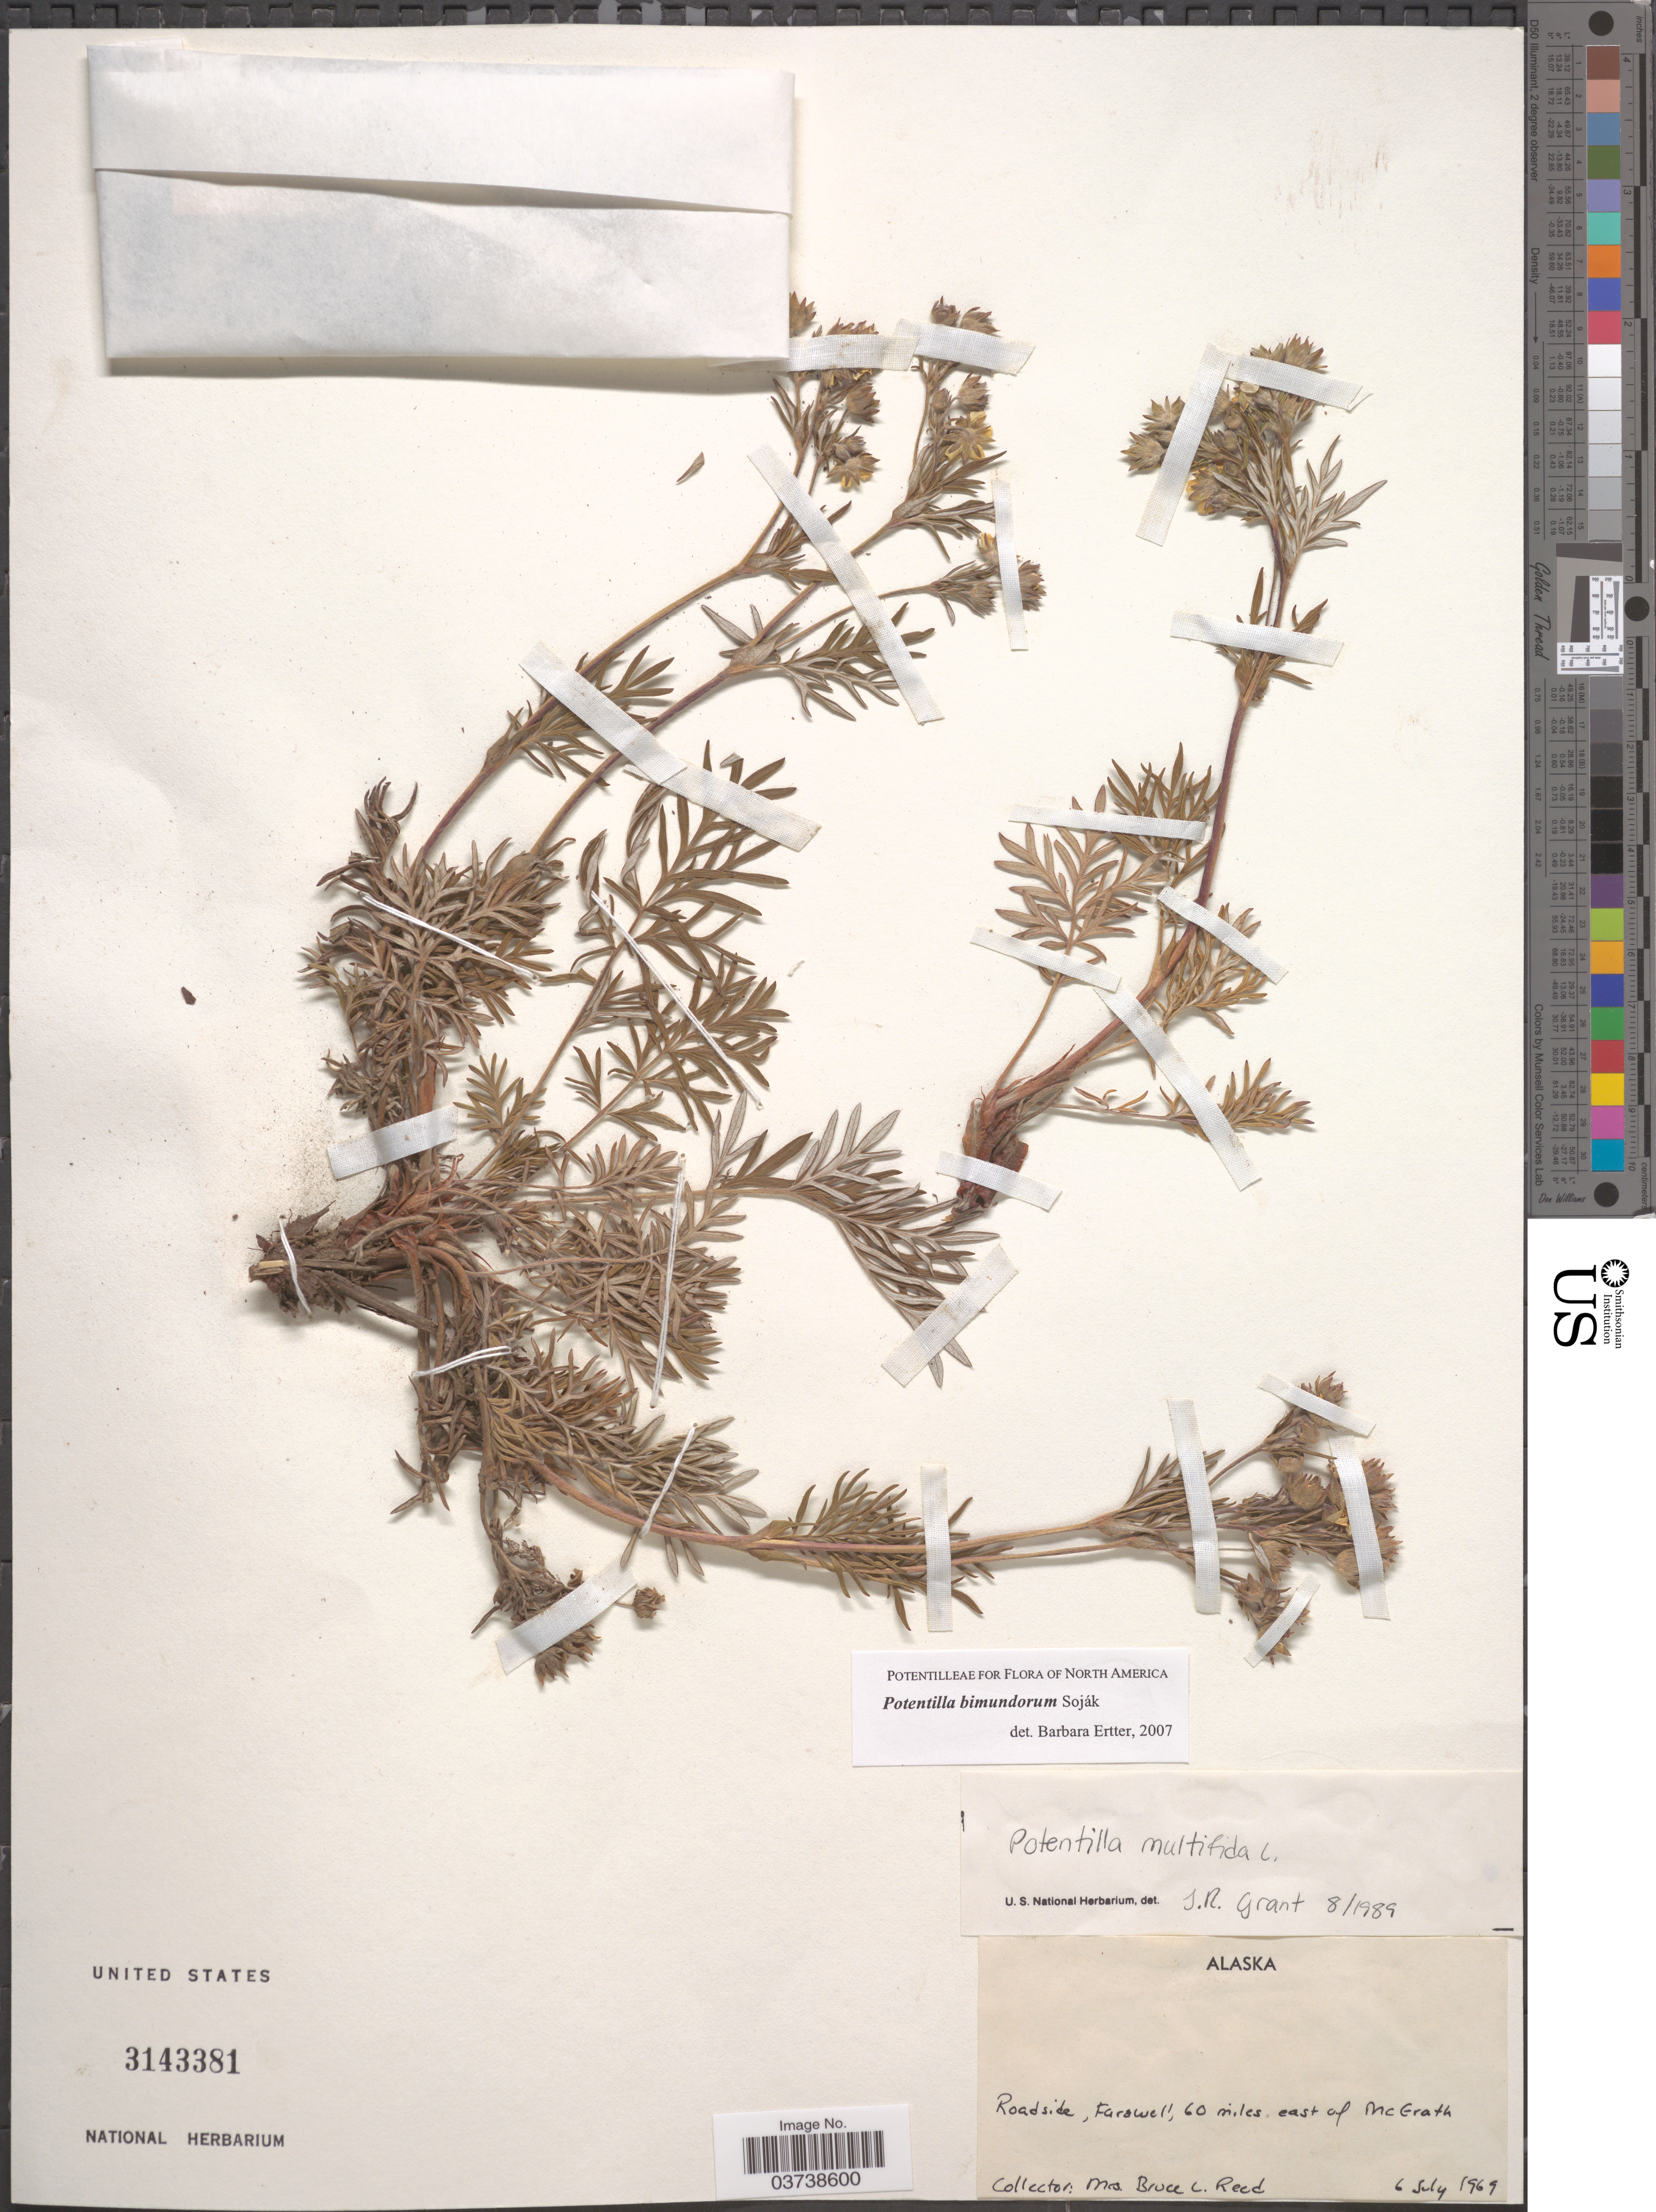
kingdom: Plantae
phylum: Tracheophyta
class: Magnoliopsida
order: Rosales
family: Rosaceae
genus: Potentilla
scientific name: Potentilla bimundorum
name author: Soják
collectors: B. Reed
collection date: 1969-07-06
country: United States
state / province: Alaska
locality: Roadside, Farewell, 60 miles east of McGrath.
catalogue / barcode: US 3143381